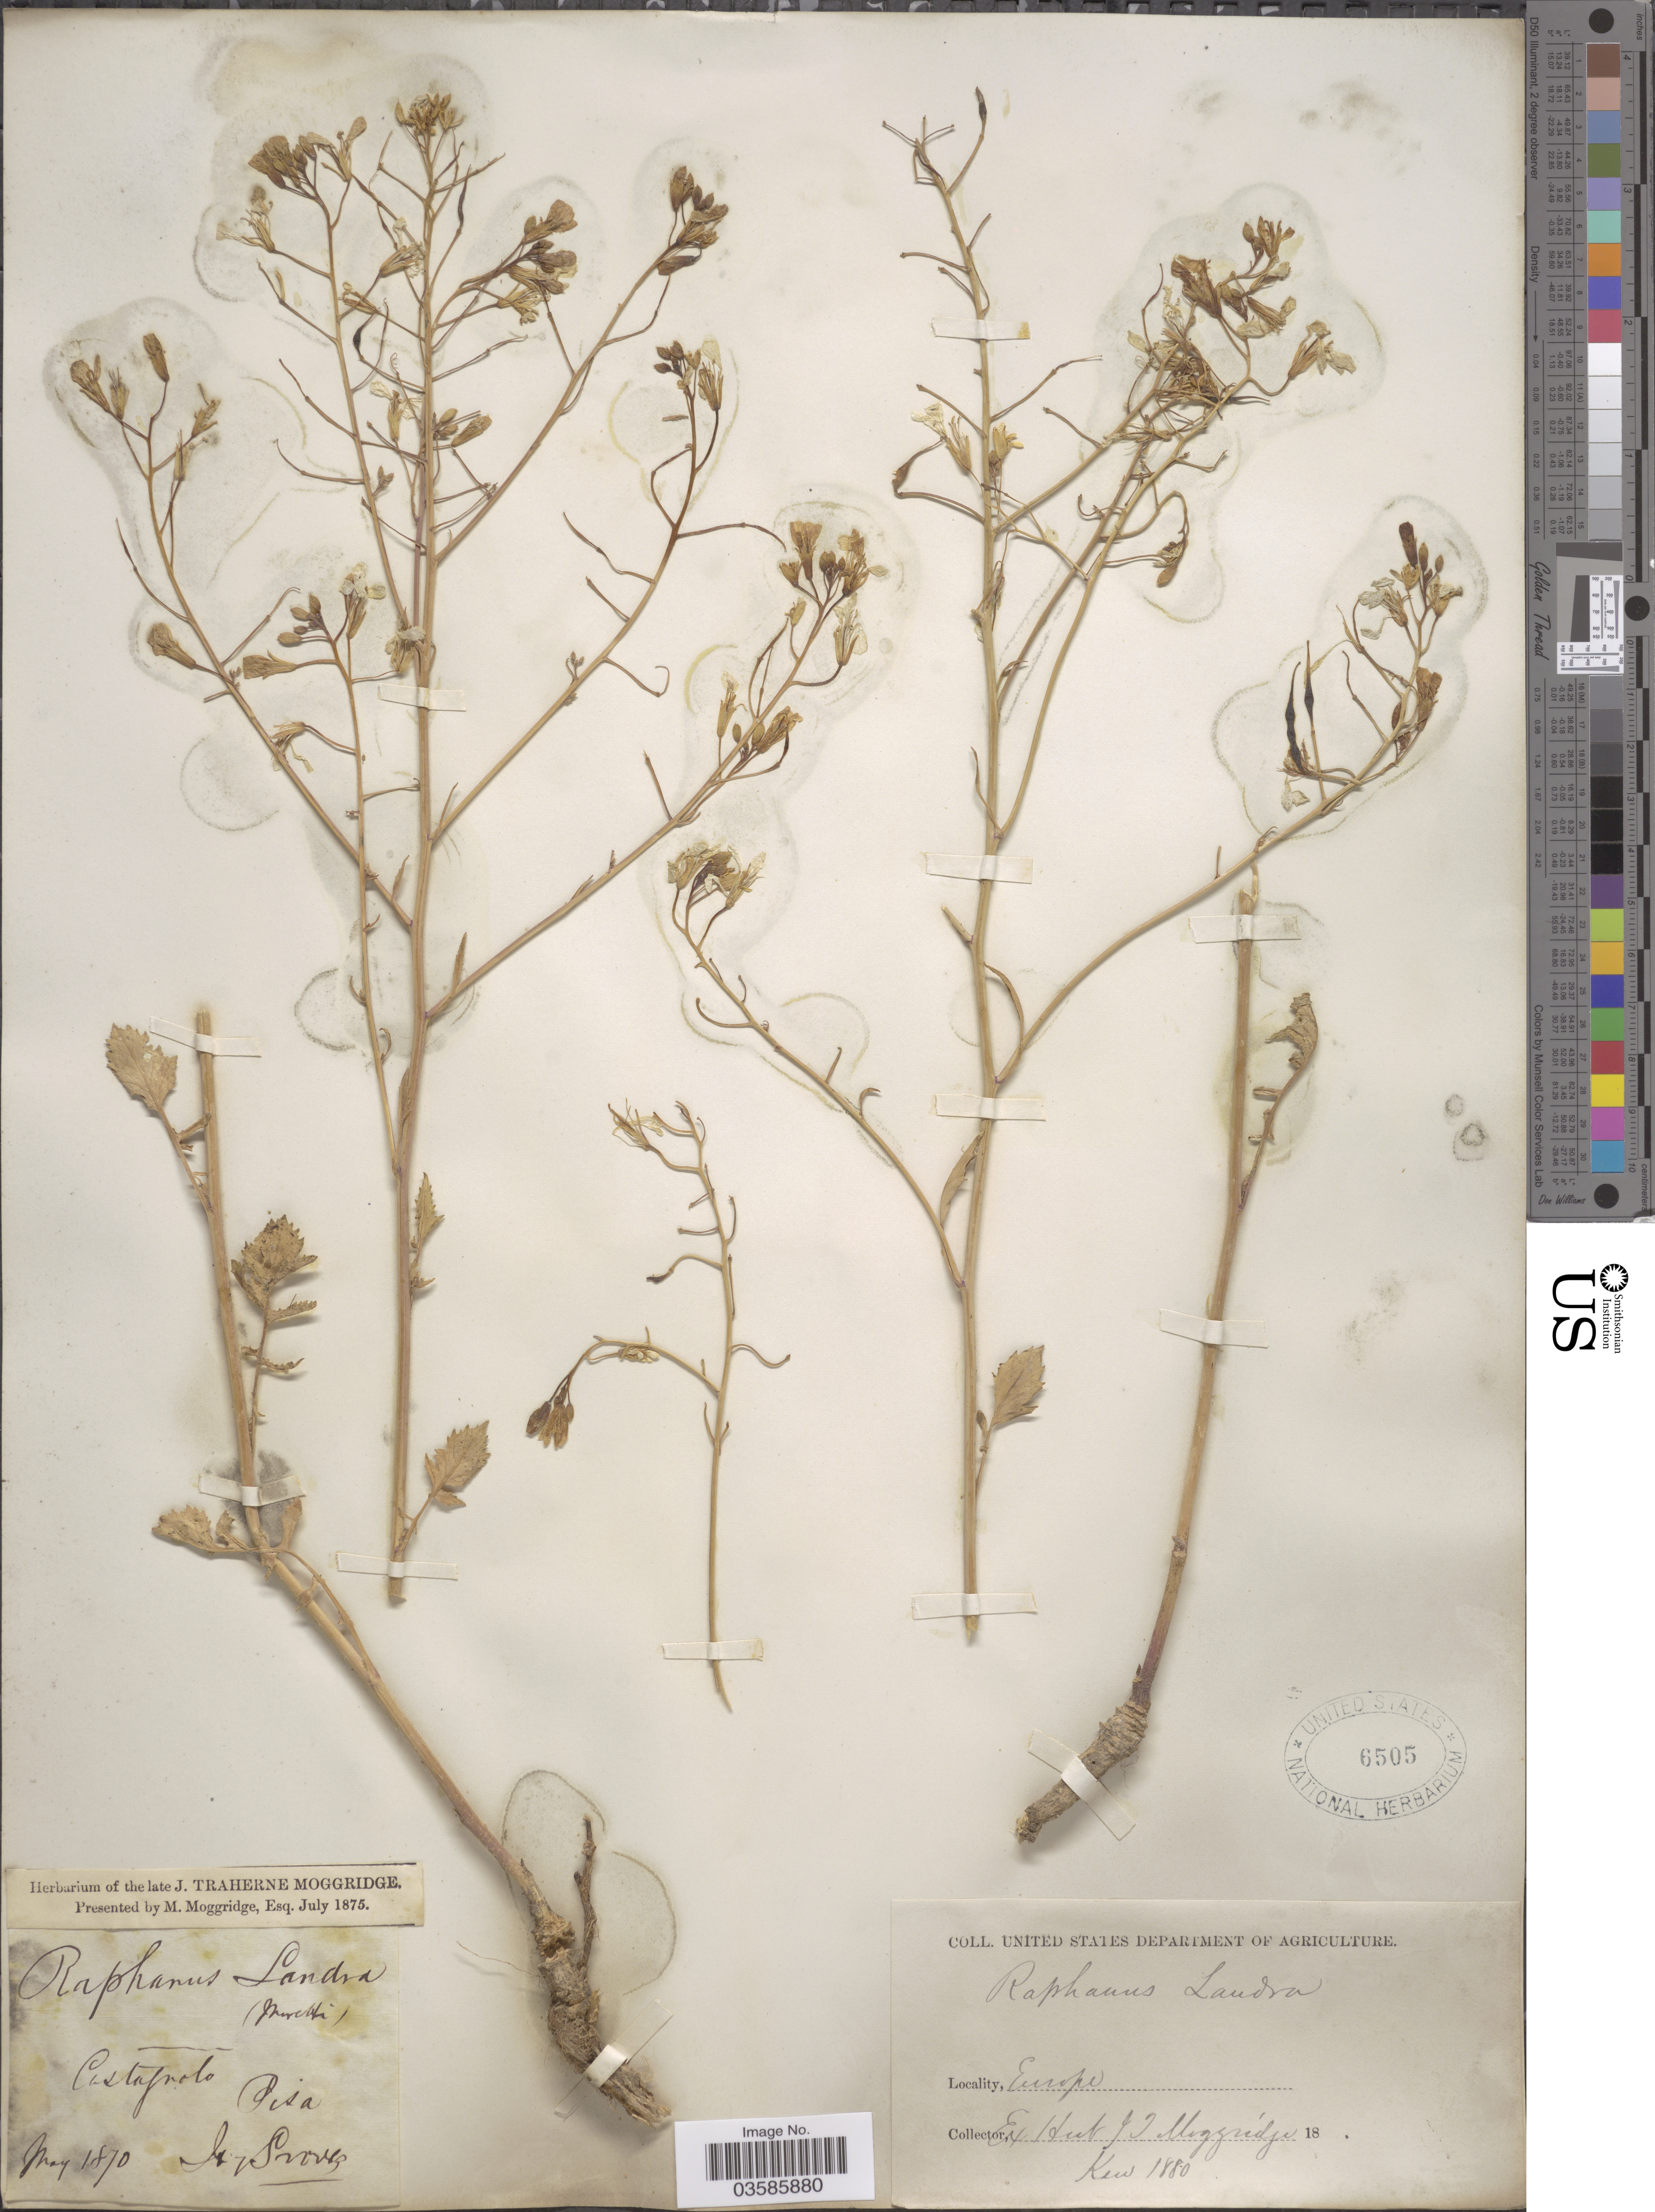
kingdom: Plantae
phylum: Tracheophyta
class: Magnoliopsida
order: Brassicales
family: Brassicaceae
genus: Raphanus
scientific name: Raphanus landra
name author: Moretti ex DC.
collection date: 1870-05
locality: Castagnolo Pisa. [interpreted] Europe.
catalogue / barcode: US 6505